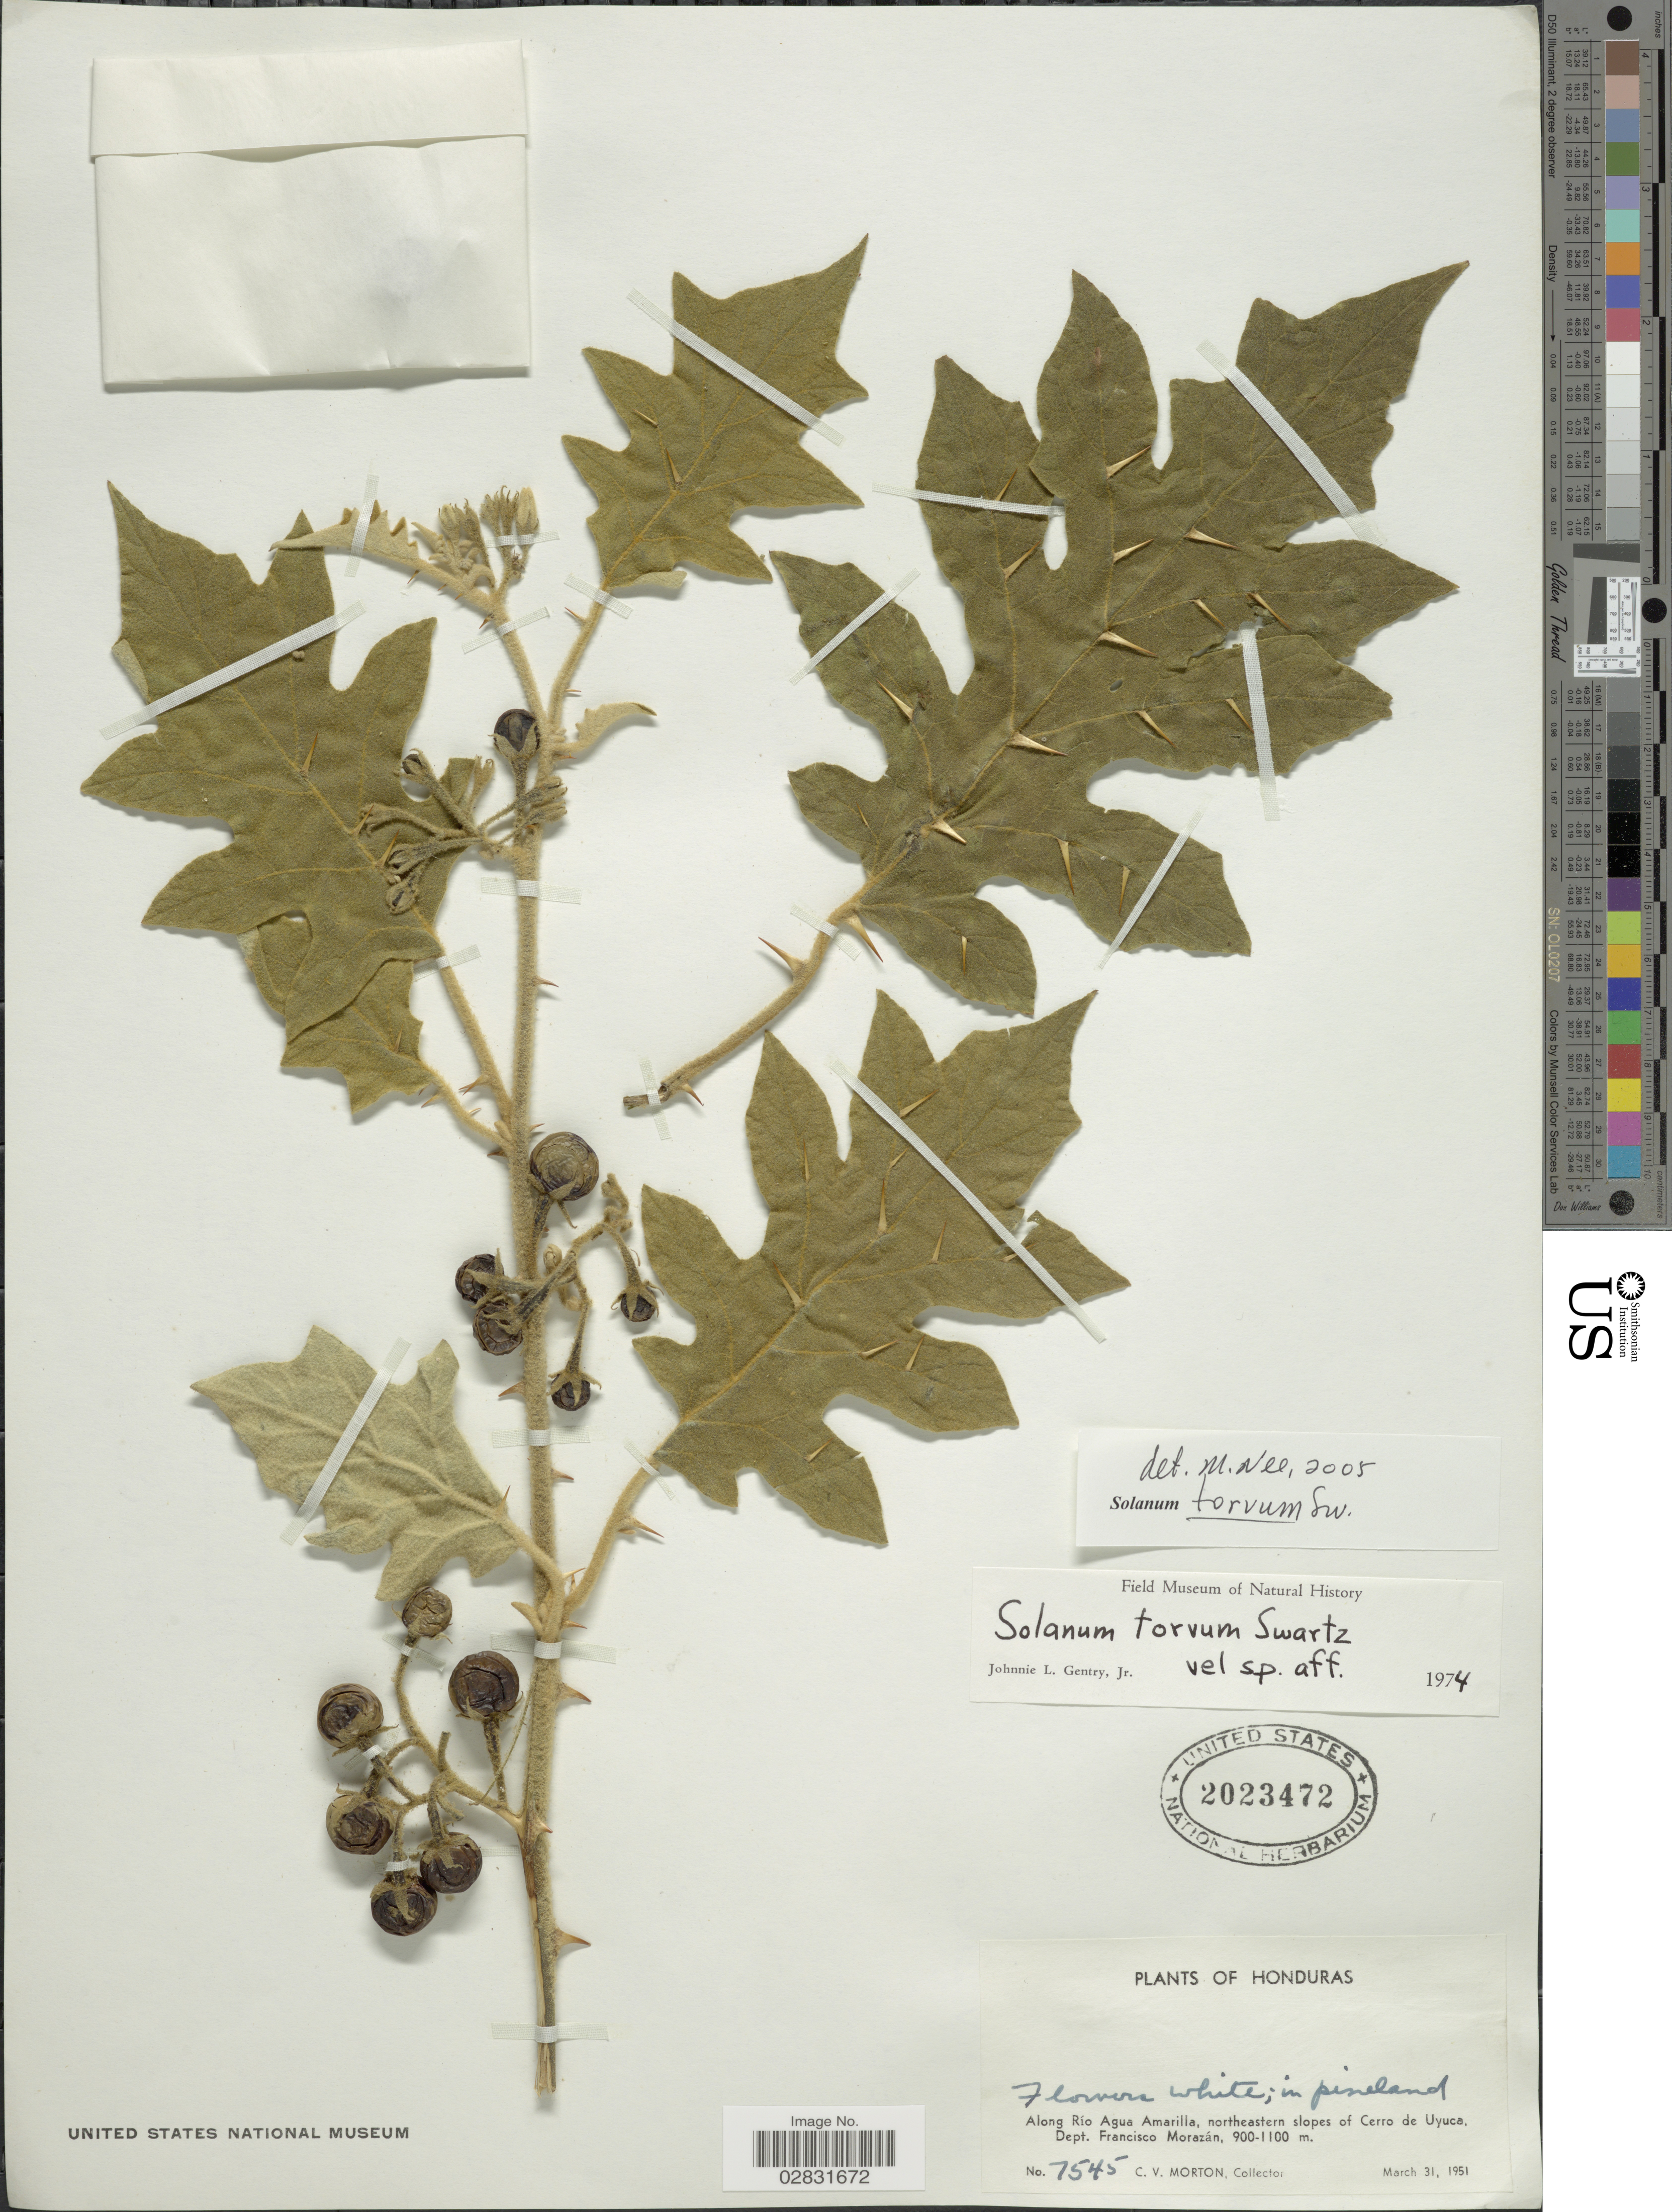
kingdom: Plantae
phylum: Tracheophyta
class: Magnoliopsida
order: Solanales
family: Solanaceae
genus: Solanum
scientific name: Solanum torvum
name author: Sw.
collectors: C. V. Morton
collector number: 7545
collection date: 1951-03-31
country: Honduras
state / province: Fco. Morazán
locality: Along Río Agua Amarilla, northeastern slopes of Cerro de Uyuca, Dept. Francisco Morazán.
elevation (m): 900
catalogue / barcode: US 2023472